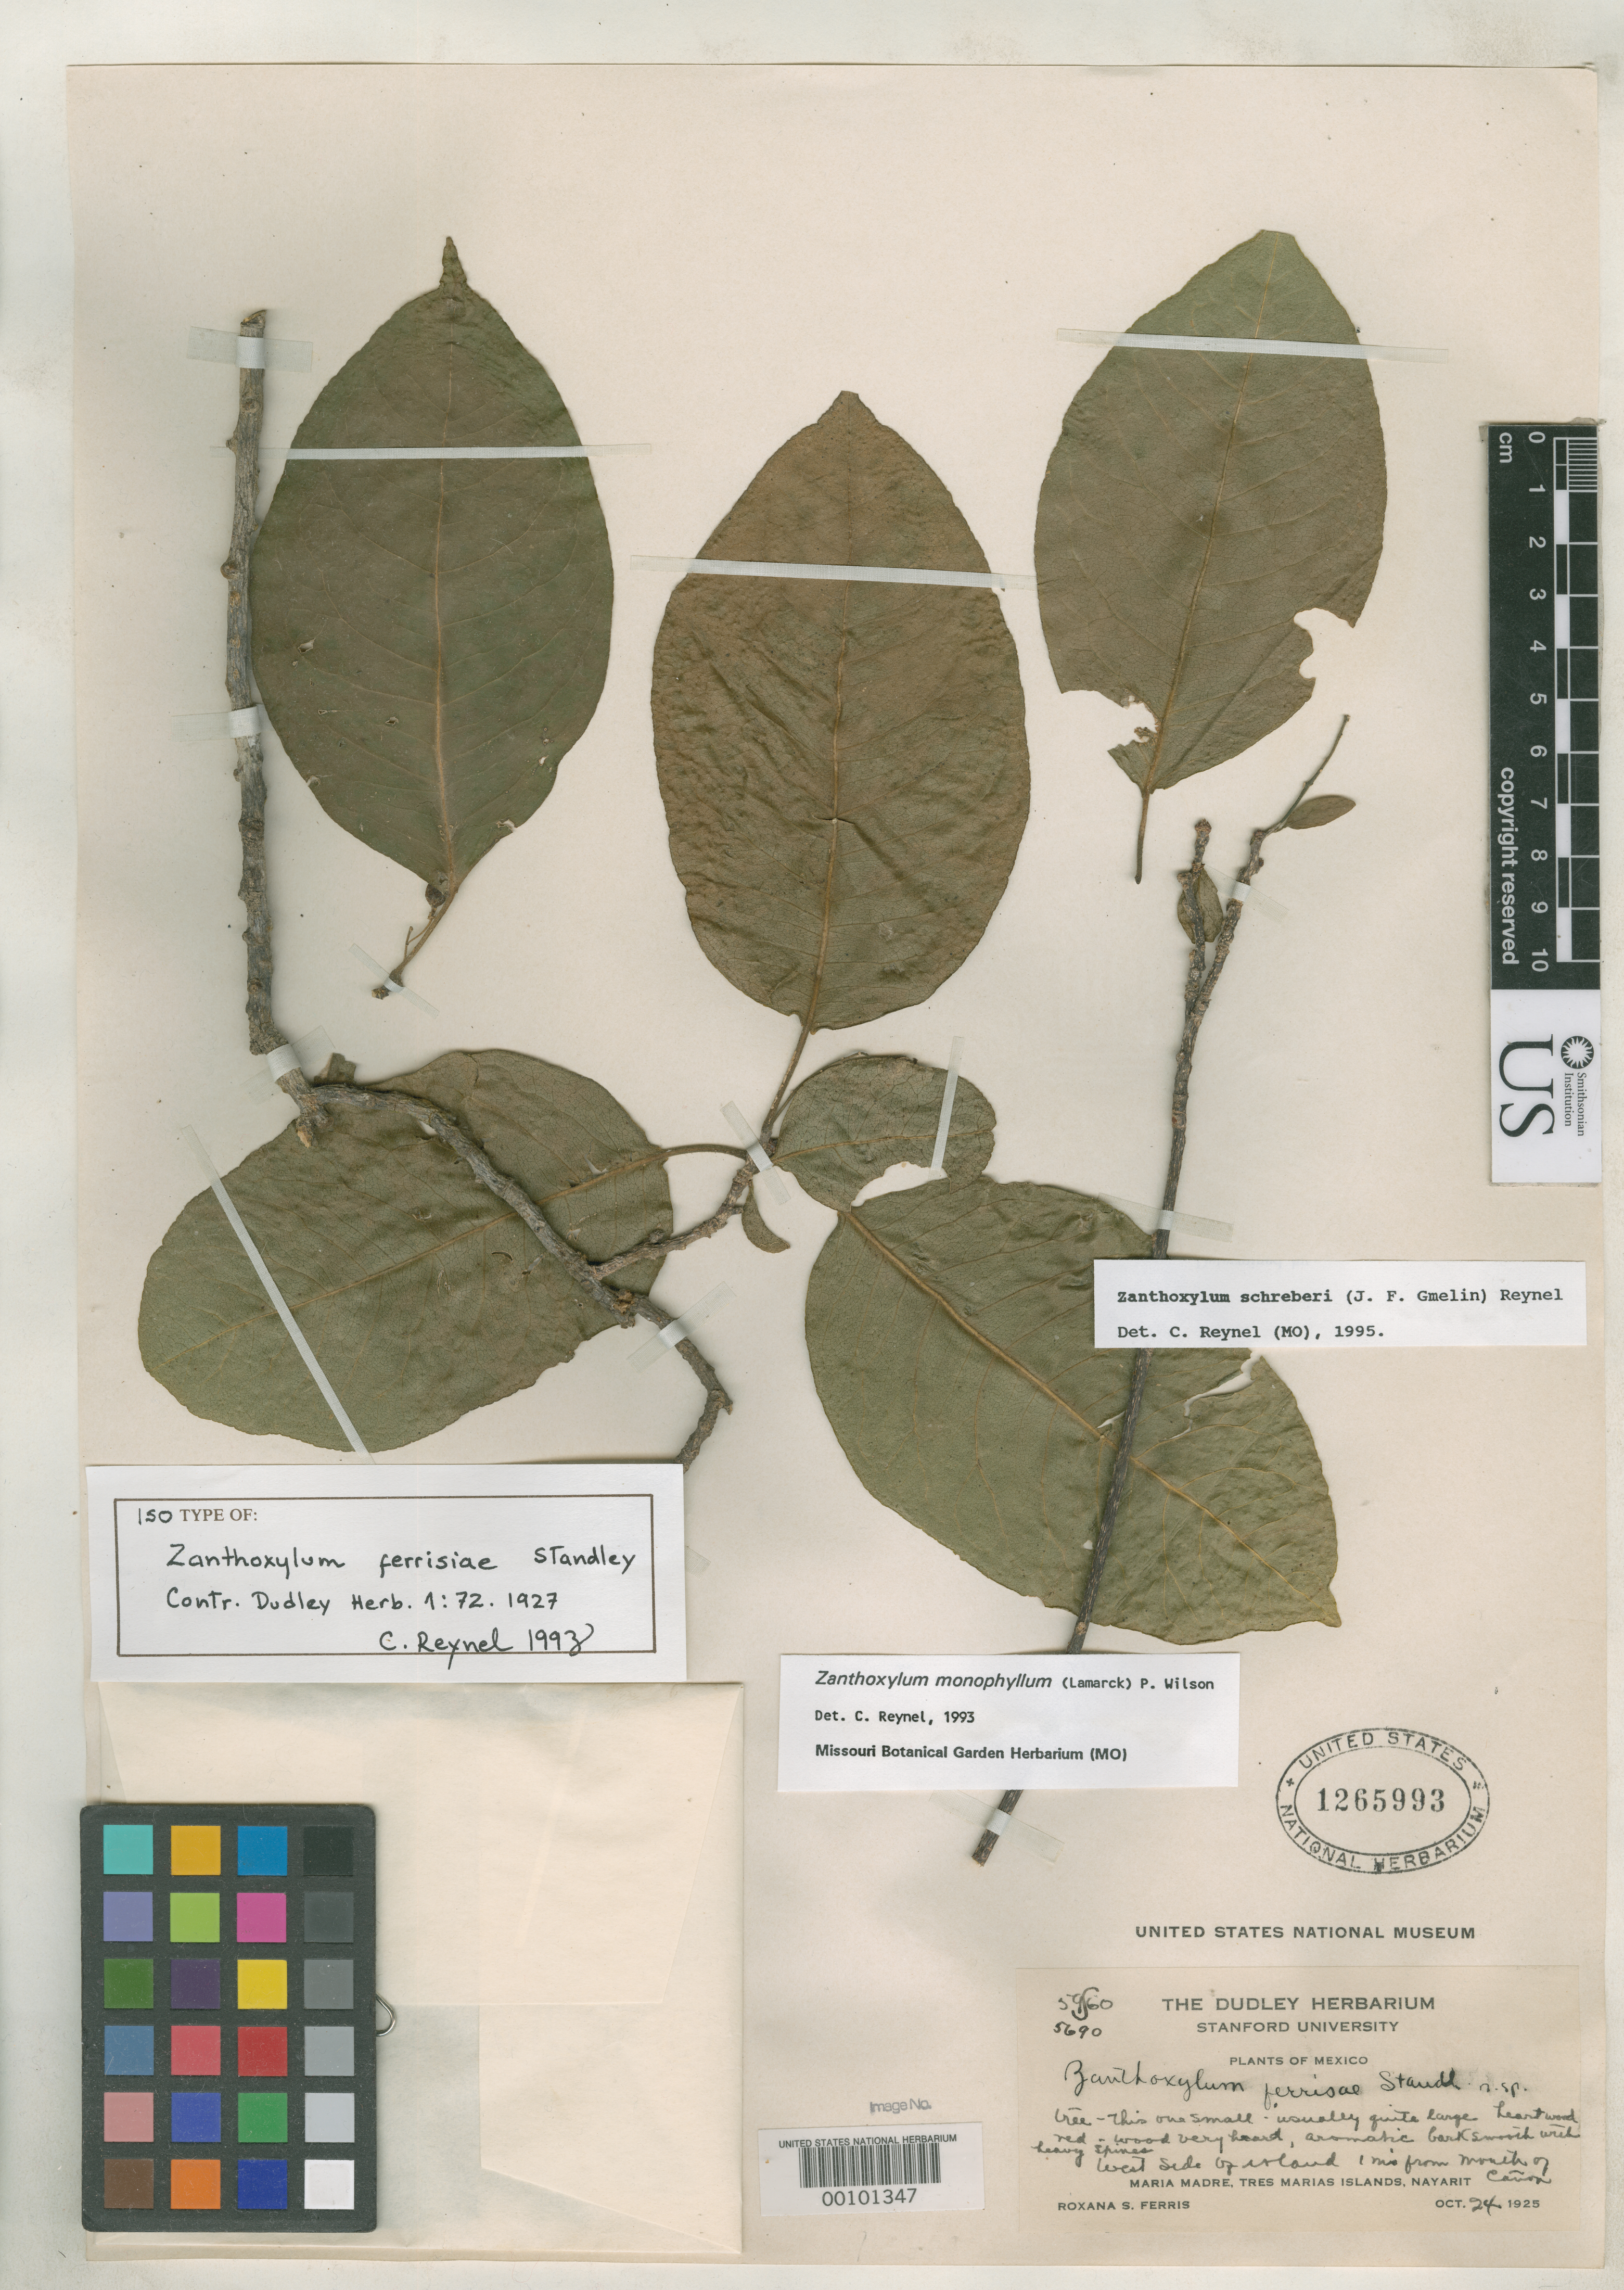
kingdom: Plantae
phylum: Tracheophyta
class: Magnoliopsida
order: Sapindales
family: Rutaceae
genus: Zanthoxylum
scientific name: Zanthoxylum ferrisiae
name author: Standl.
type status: Isotype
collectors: R. S. Ferris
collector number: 5690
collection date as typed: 24 Oct 1925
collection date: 1925-10-24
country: Mexico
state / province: Nayarit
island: Maria Madre Island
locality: West side of island, 1 mi from mouth of canon. [Tres Marias Is.]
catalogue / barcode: US 1265993